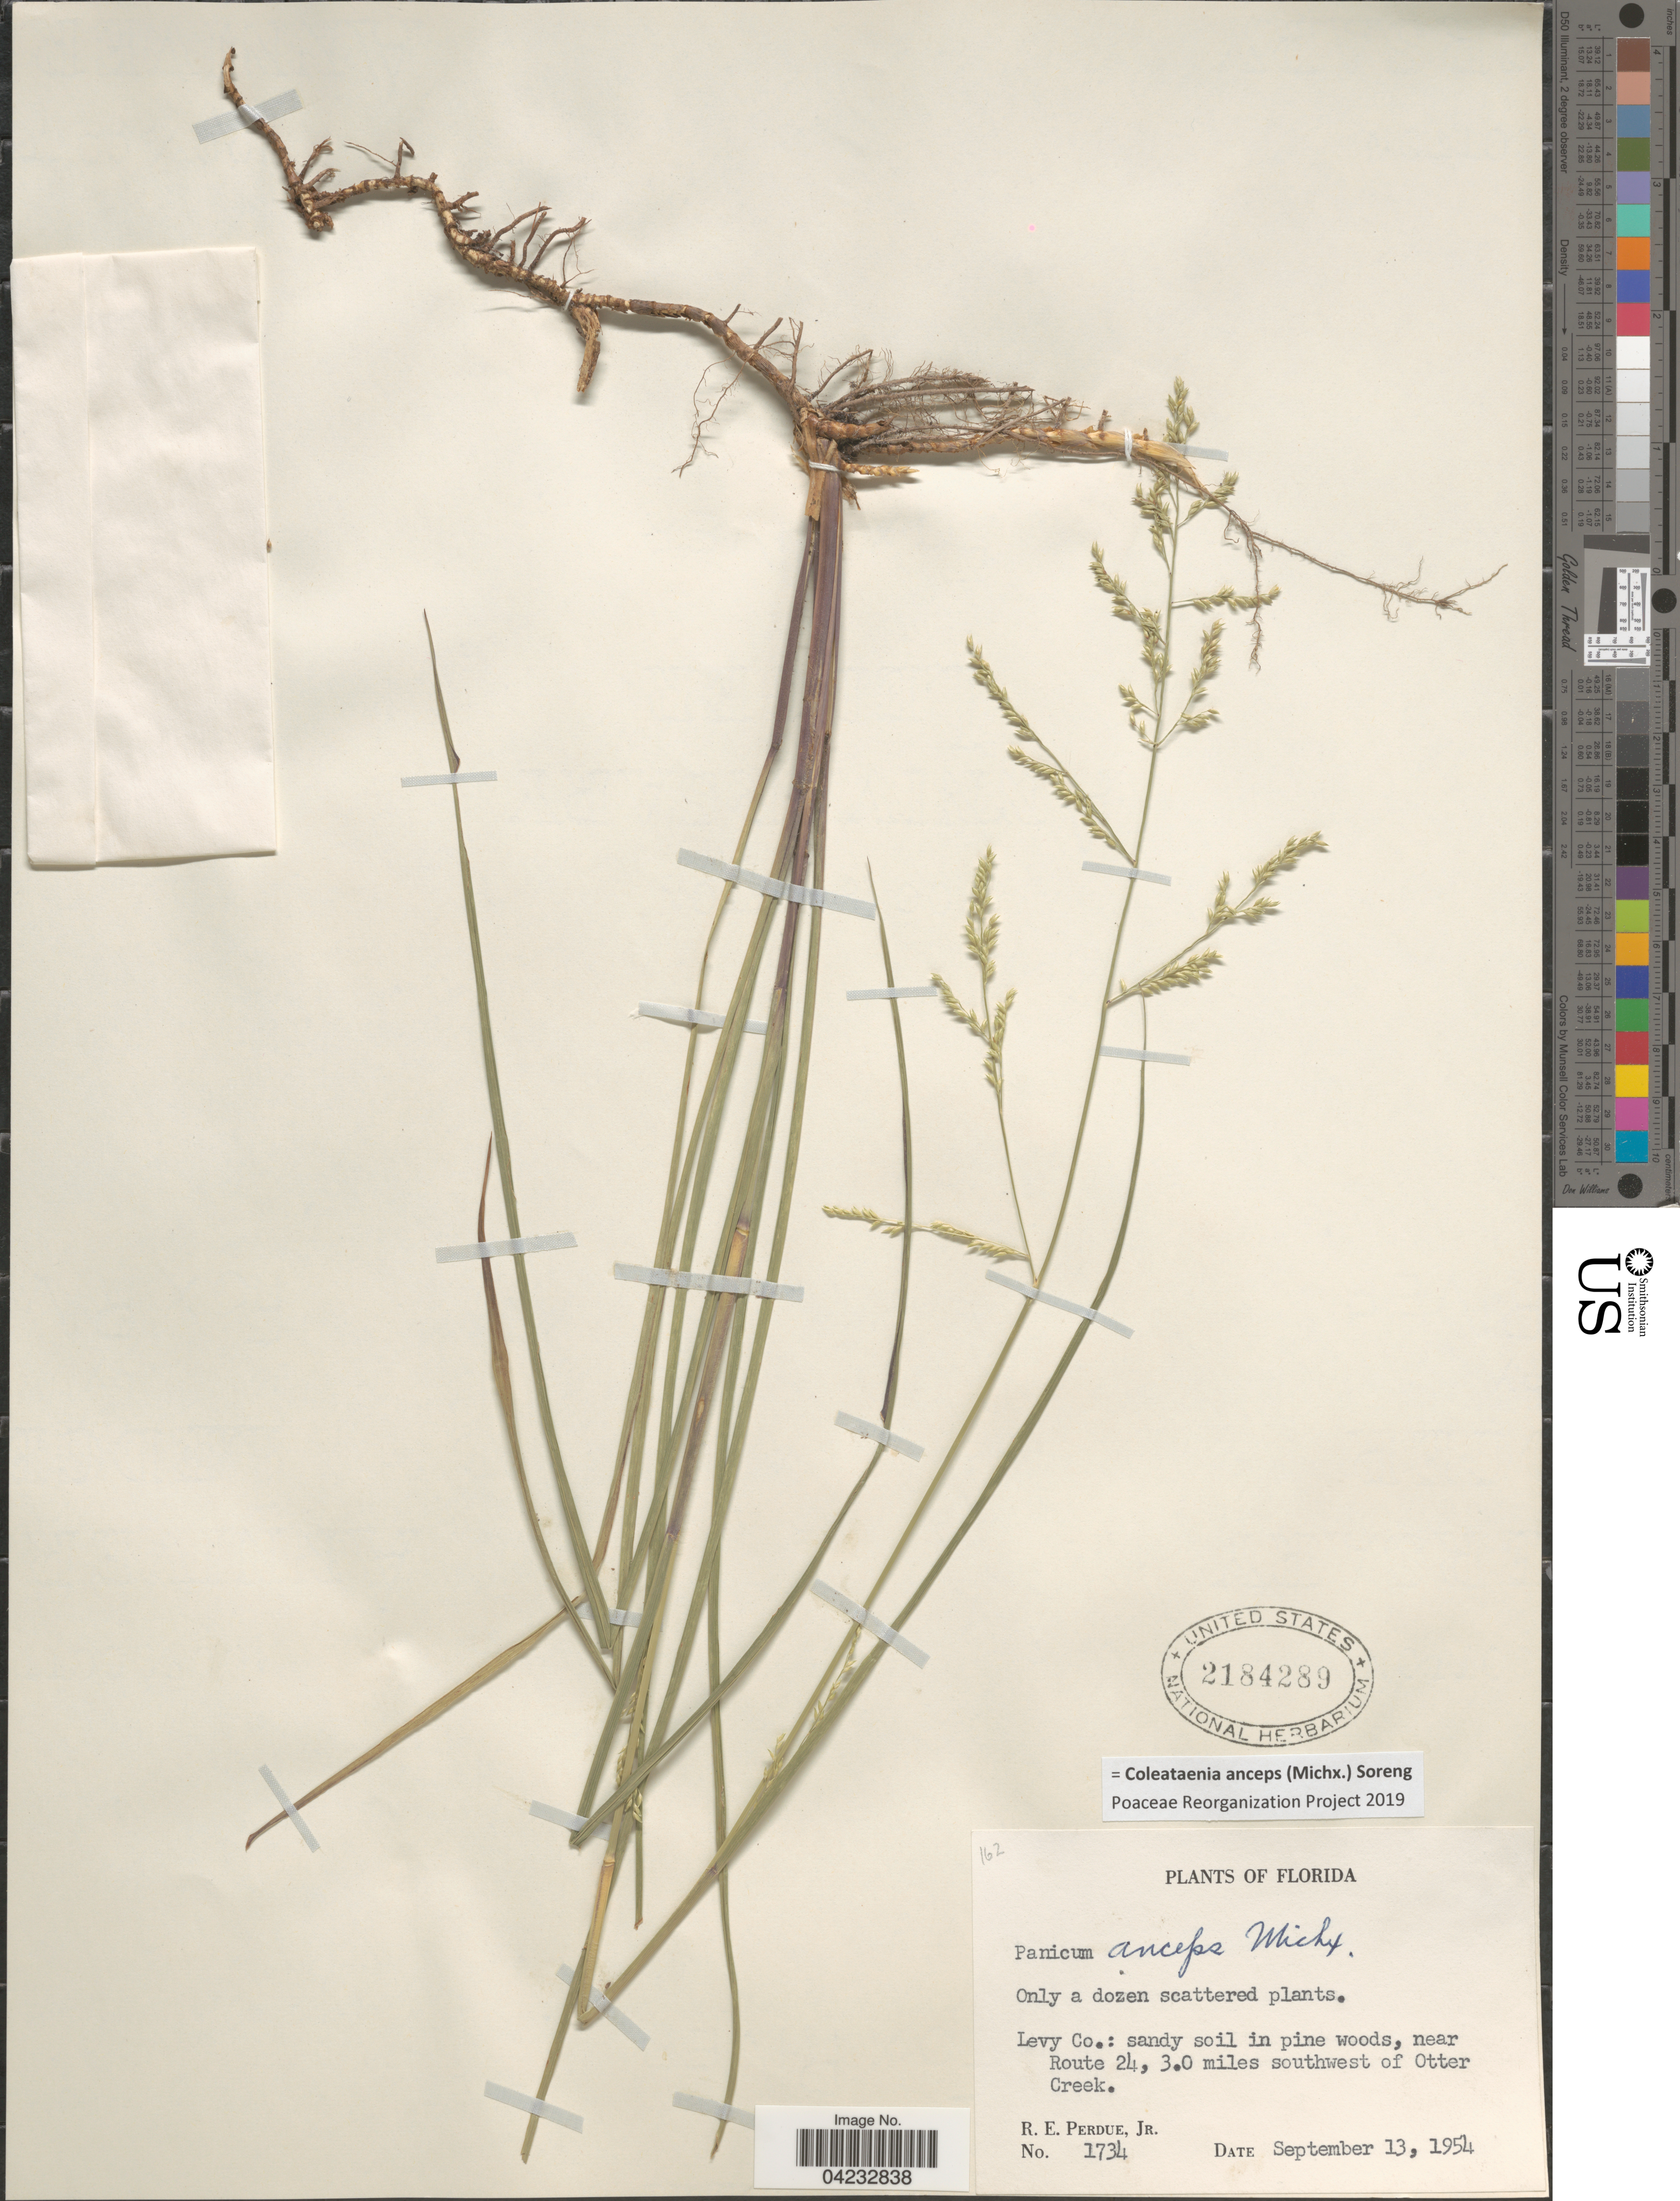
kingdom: Plantae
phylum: Tracheophyta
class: Liliopsida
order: Poales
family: Poaceae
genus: Coleataenia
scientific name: Coleataenia anceps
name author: (Michx.) Soreng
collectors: R. E. Perdue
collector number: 1734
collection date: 1954-09-13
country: United States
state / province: Florida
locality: Levy Co.: near Route 24, 3.0 miles southwest of Otter Creek.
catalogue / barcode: US 2184289